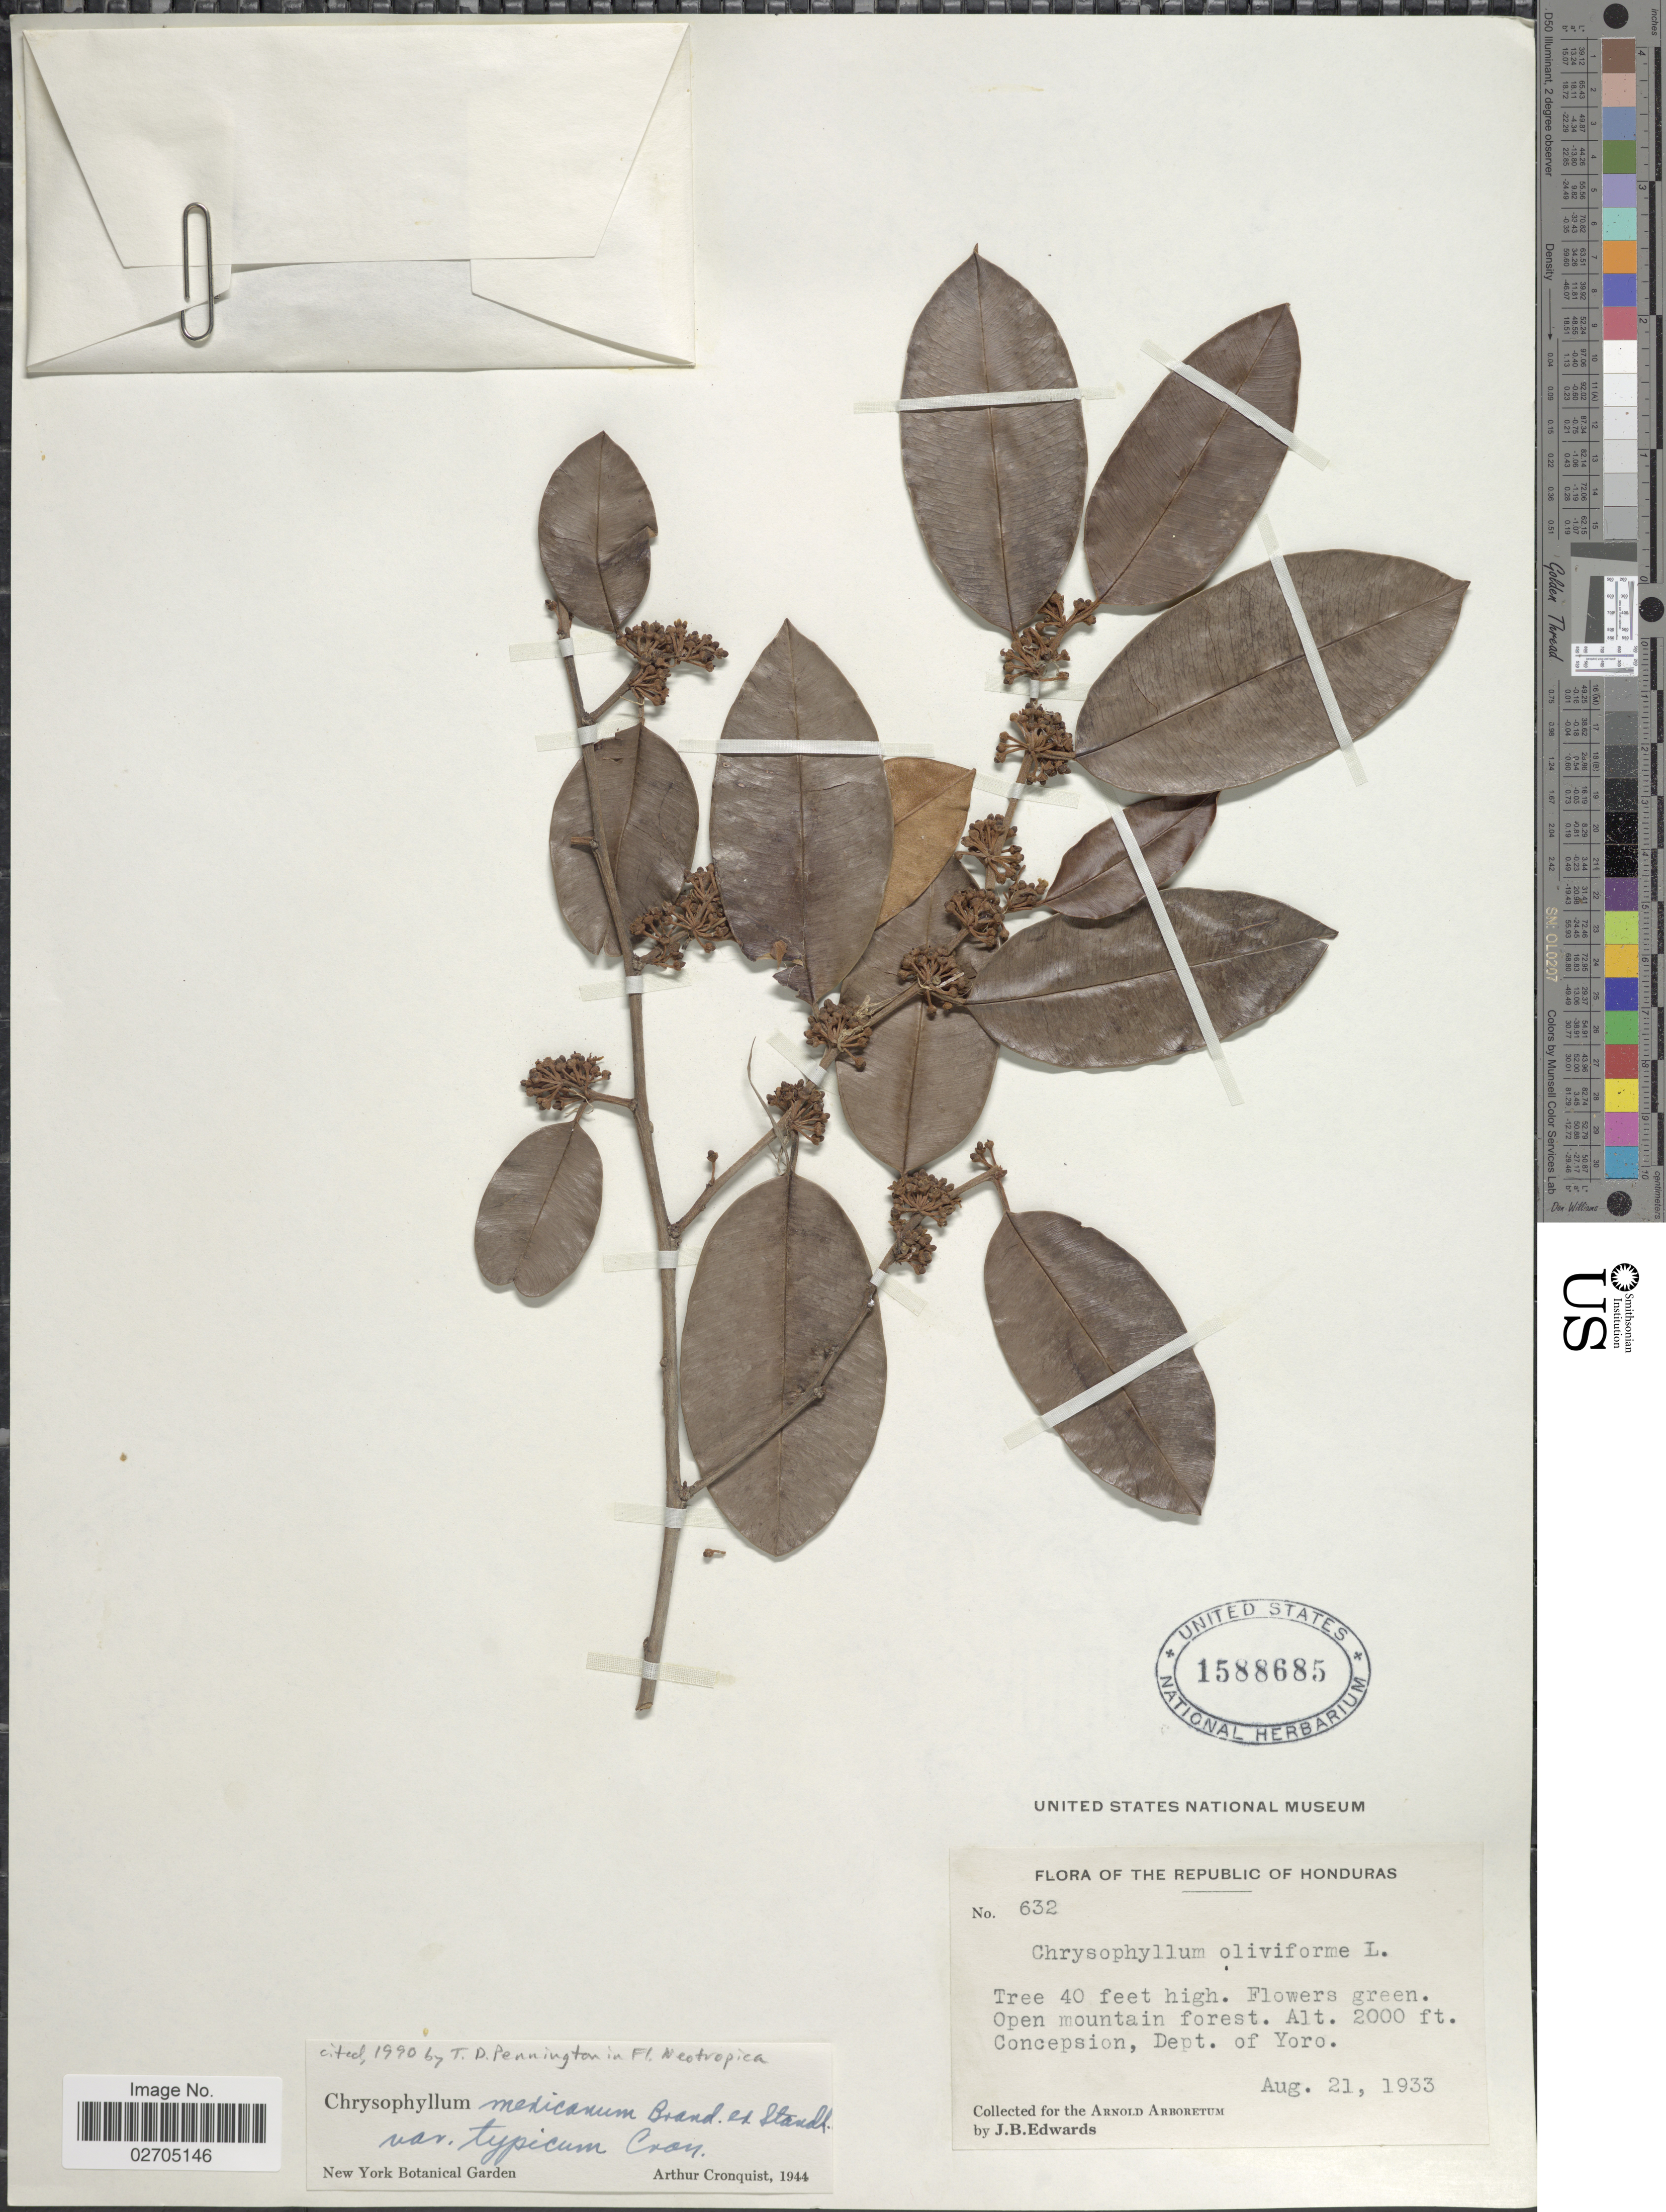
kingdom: Plantae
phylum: Tracheophyta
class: Magnoliopsida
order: Ericales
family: Sapotaceae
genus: Chrysophyllum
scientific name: Chrysophyllum mexicanum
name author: Brandegee ex Standl.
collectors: J. B. Edwards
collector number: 632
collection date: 1933-08-21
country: Honduras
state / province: Yoro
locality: Open mountain forest, Concepsion.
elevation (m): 610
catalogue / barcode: US 1588685